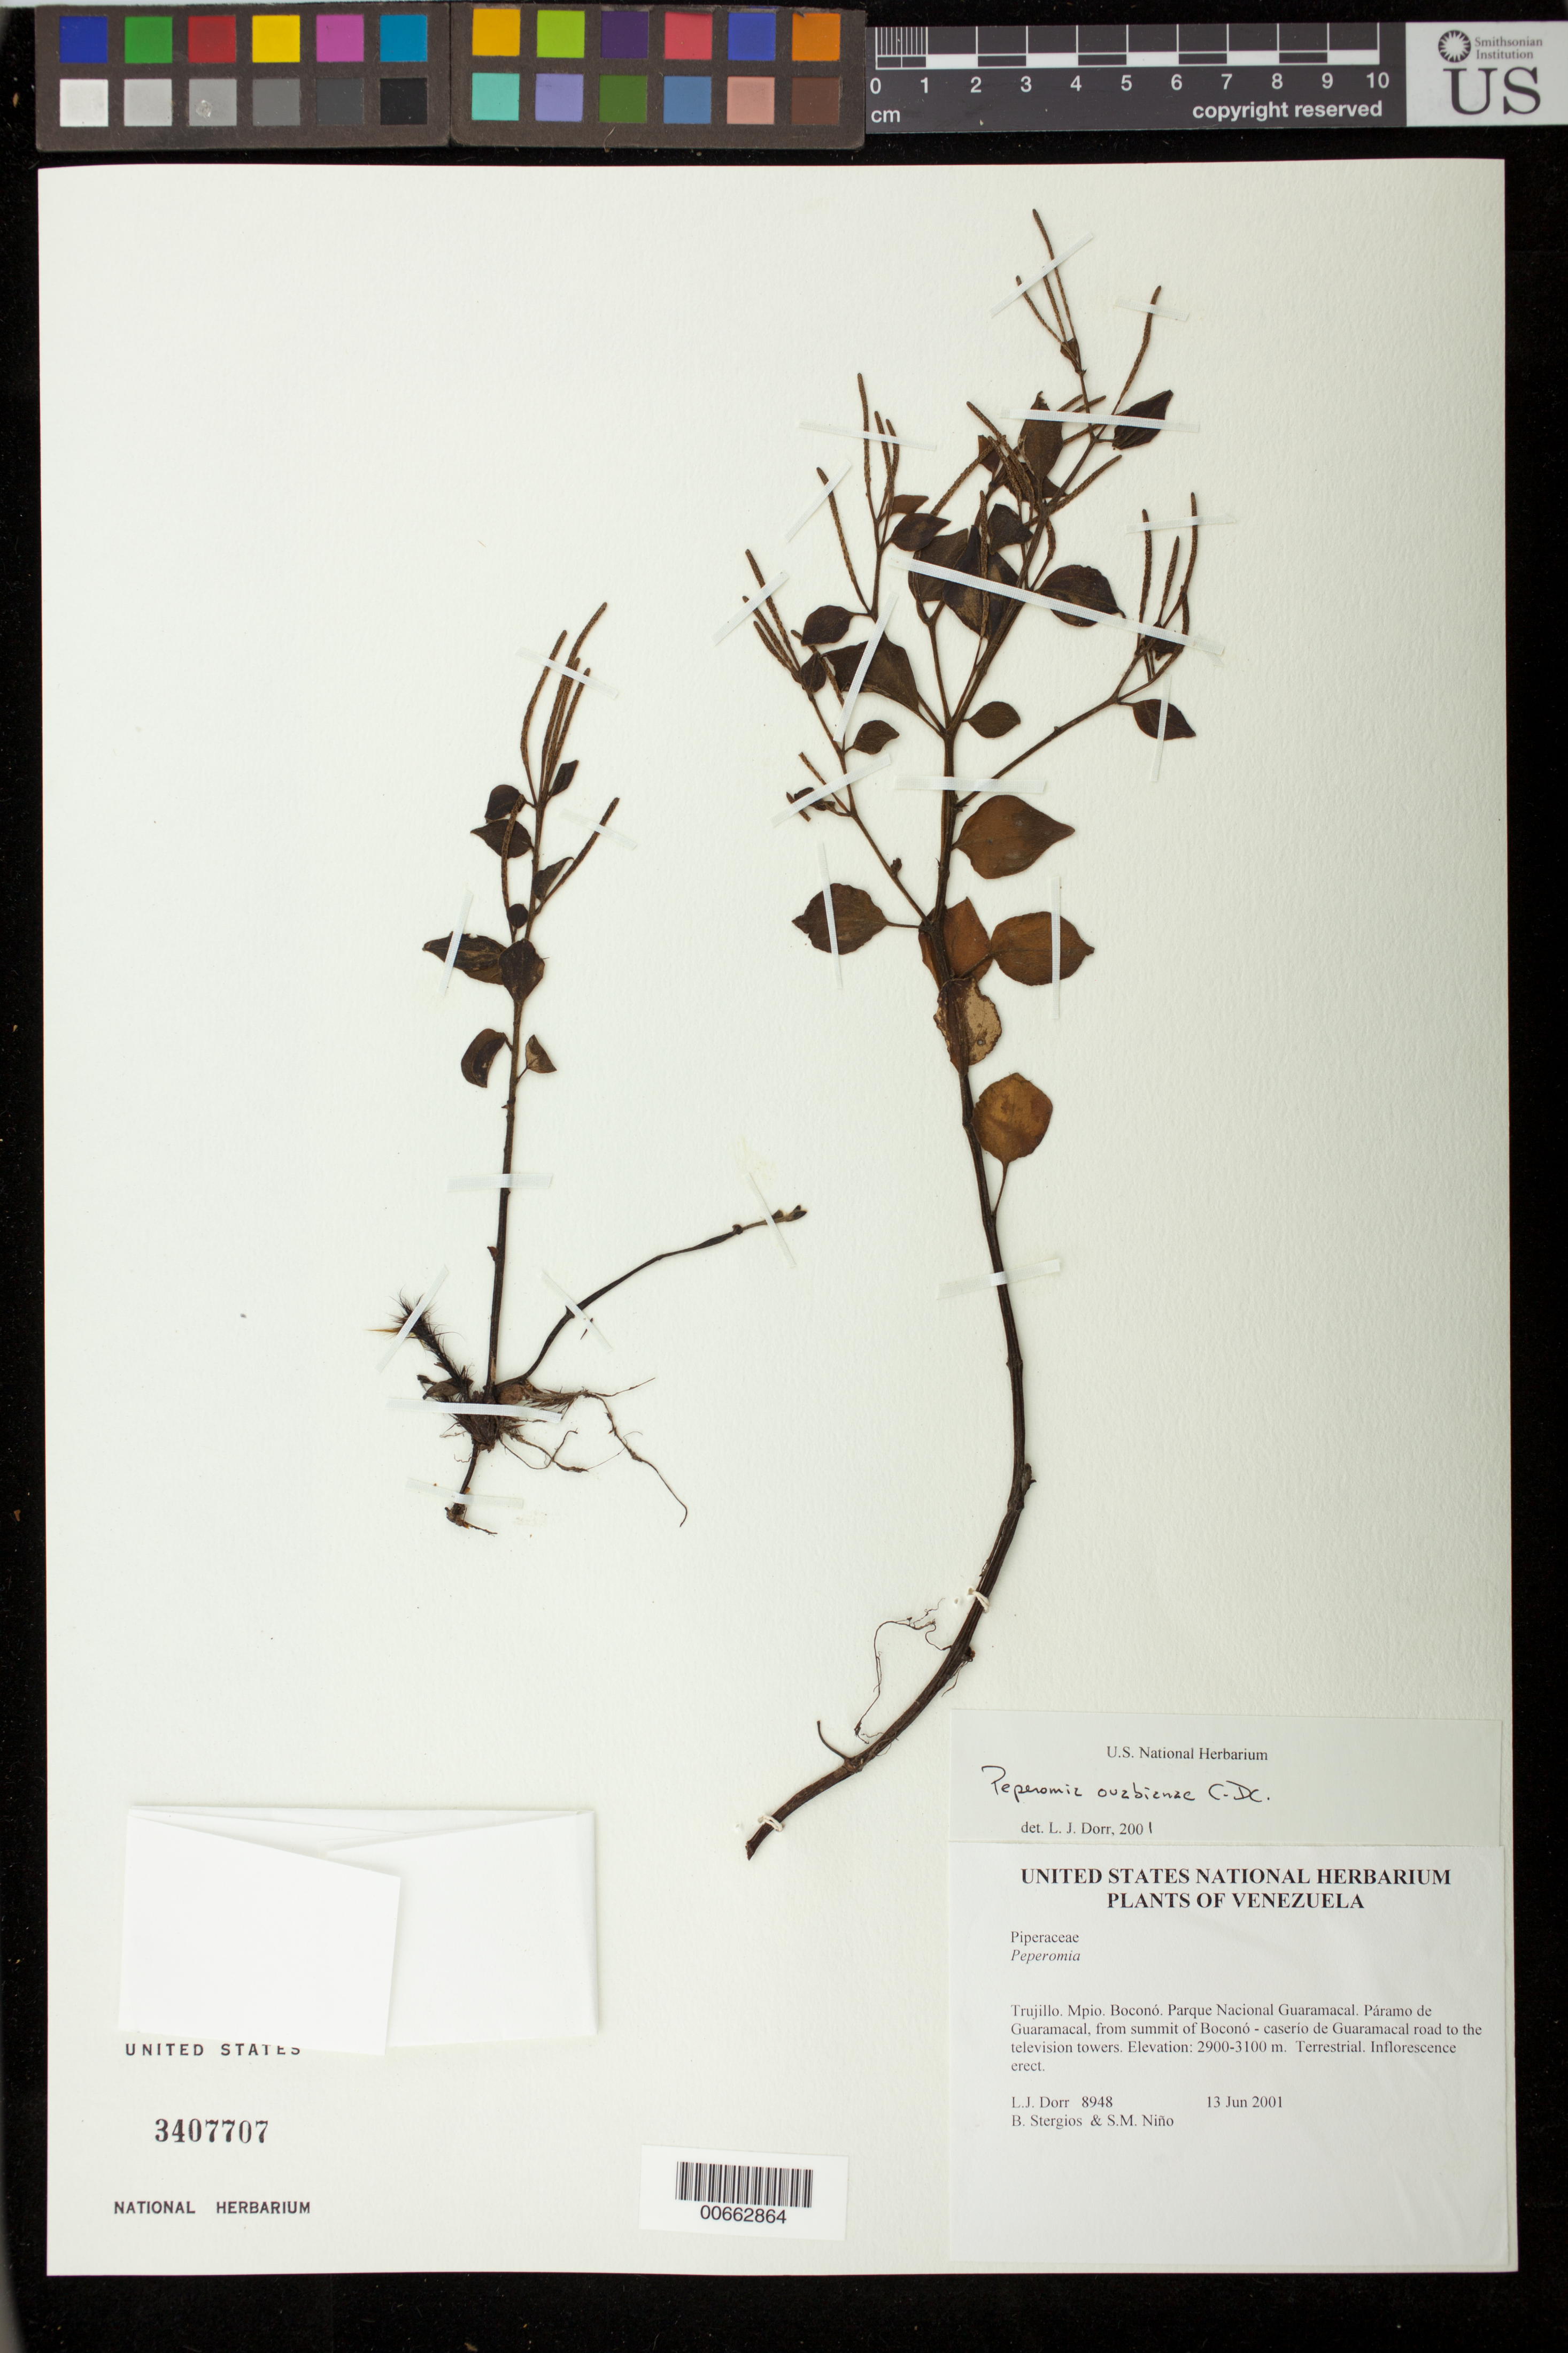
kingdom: Plantae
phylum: Tracheophyta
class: Magnoliopsida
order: Piperales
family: Piperaceae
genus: Peperomia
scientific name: Peperomia trinervula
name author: C. DC.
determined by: Niño, S. M.; Dorr, L. J.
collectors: L. J. Dorr, B. G. Stergios & S. M. Niño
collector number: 8948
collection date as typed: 13 Jun 2001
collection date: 2001-06-13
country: Venezuela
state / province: Trujillo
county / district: Boconó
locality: Parque Nacional Guaramacal. Páramo de Guaramacal, from summit of Boconó-caserío de Guaramacal road to the television towers.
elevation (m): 2900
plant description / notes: PORT, US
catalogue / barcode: US 3407707